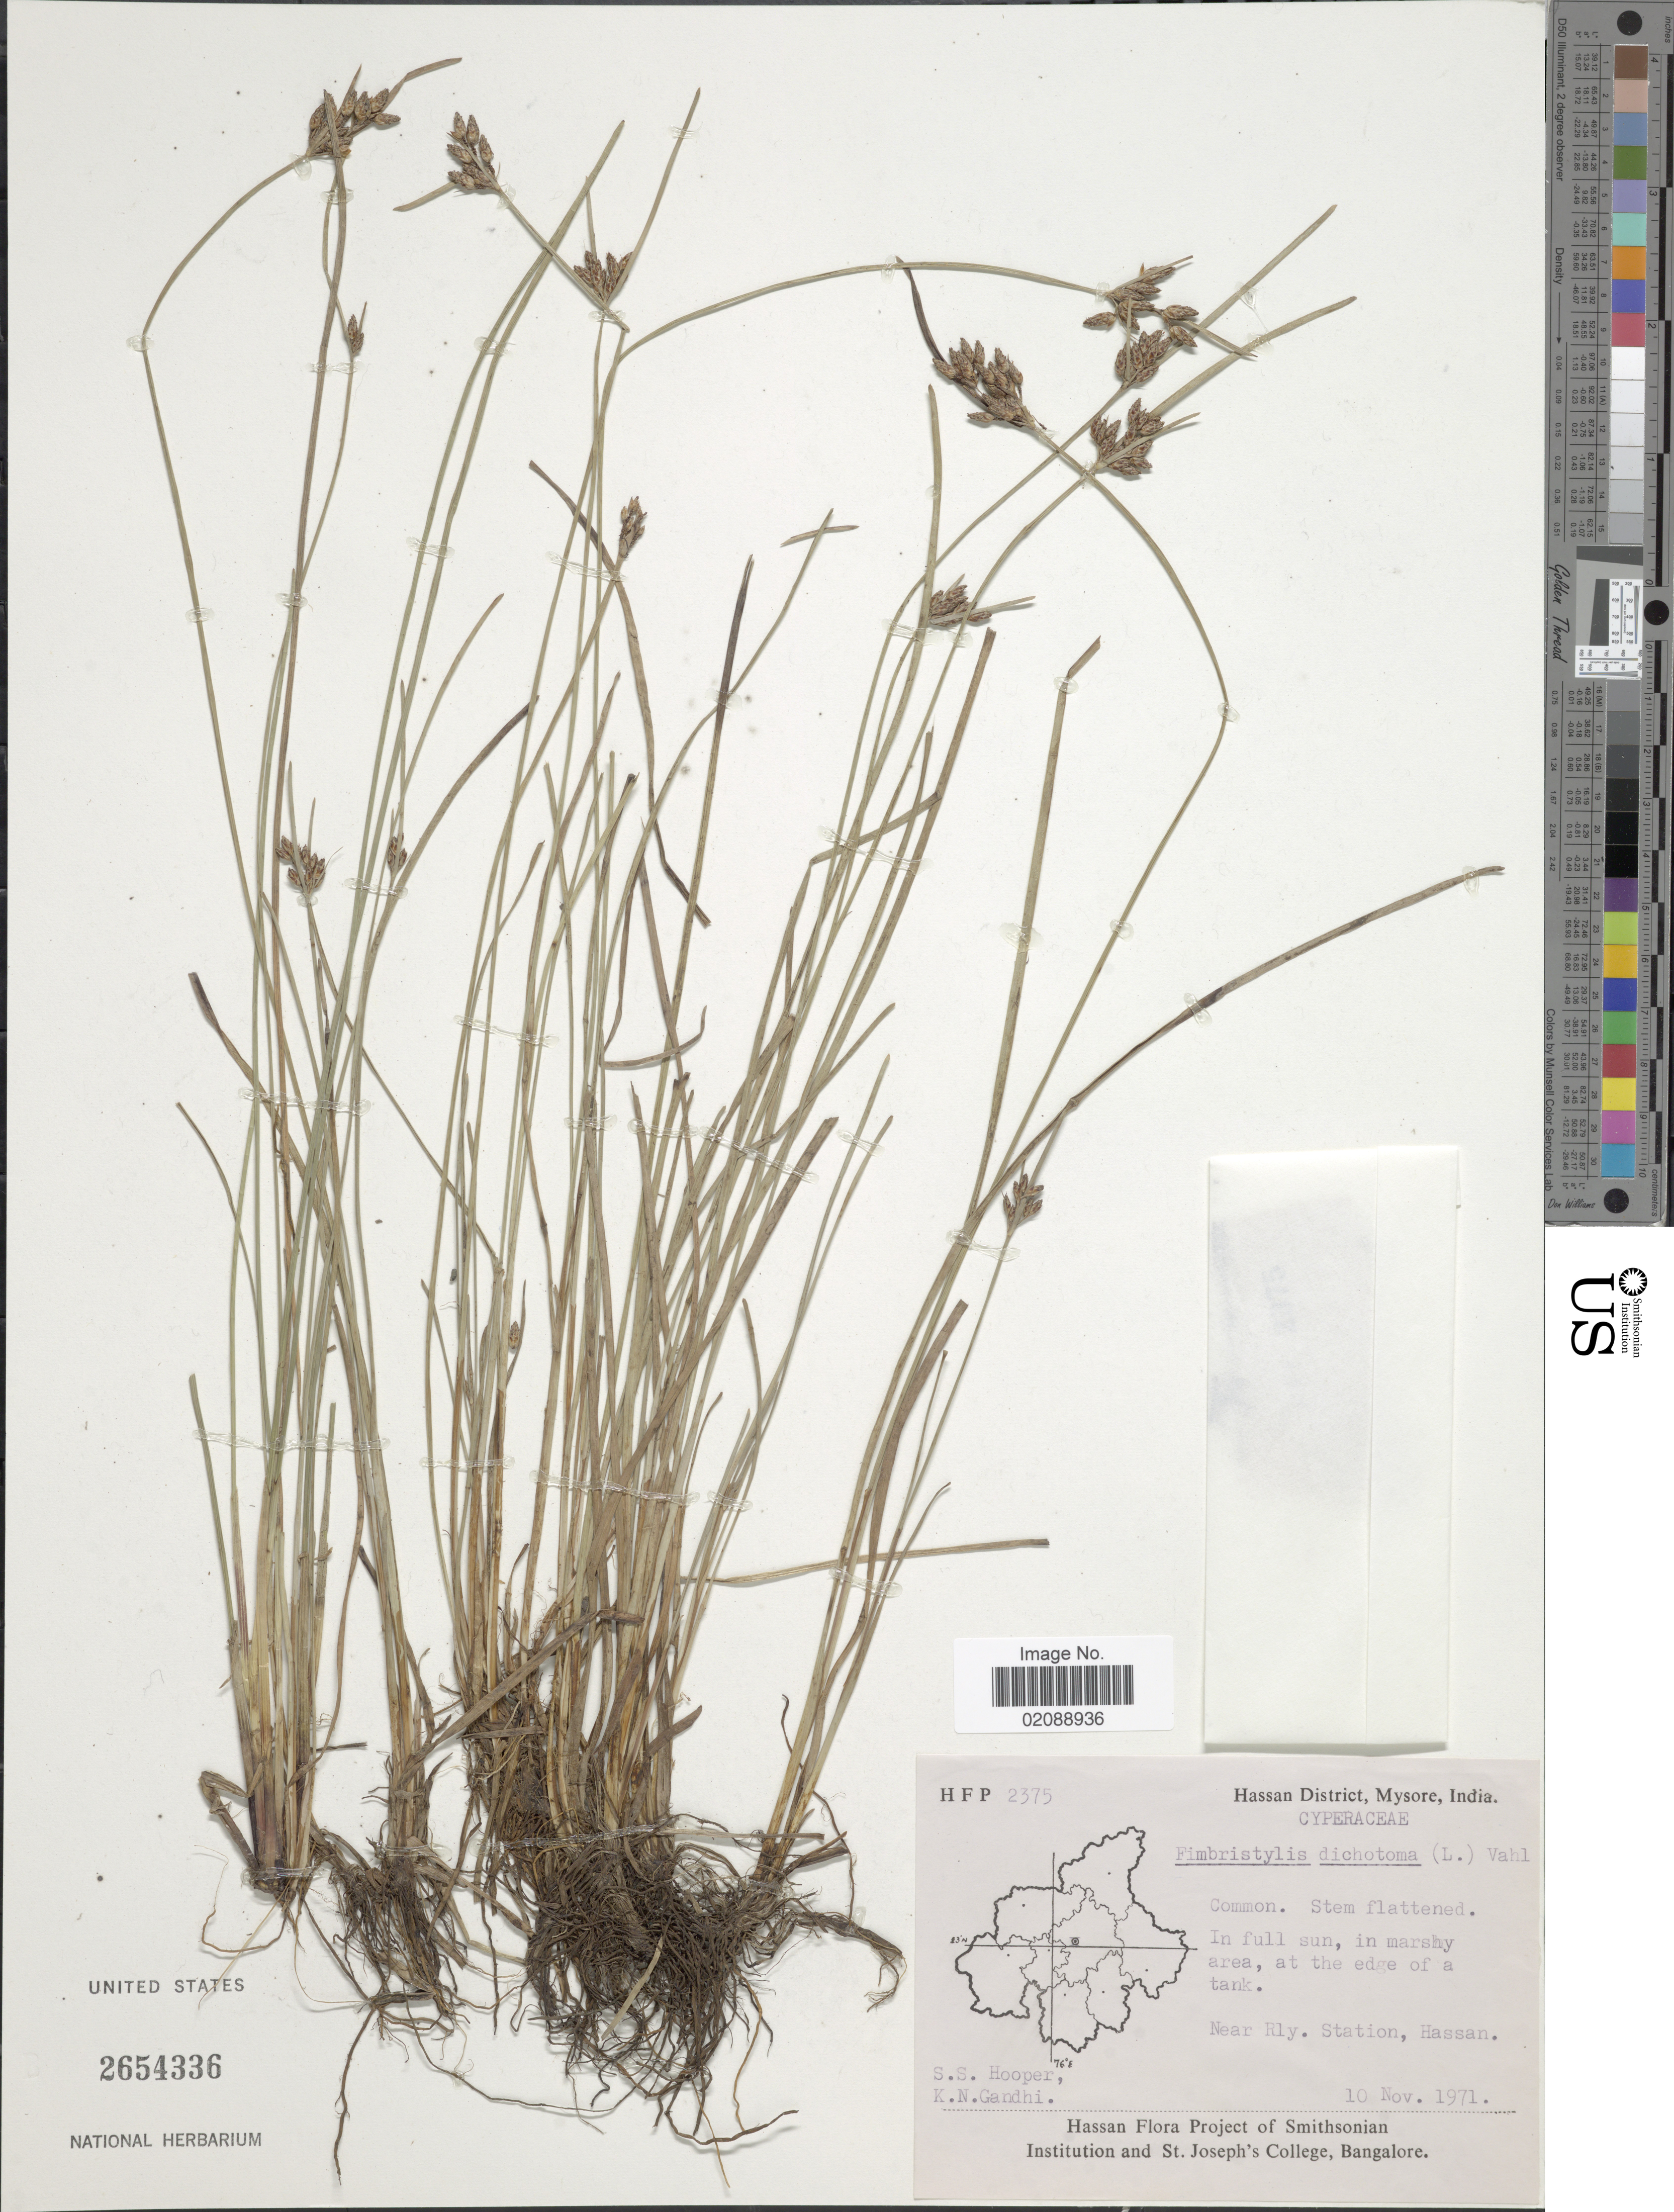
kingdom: Plantae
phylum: Tracheophyta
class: Liliopsida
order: Poales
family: Cyperaceae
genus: Fimbristylis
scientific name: Fimbristylis dichotoma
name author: (L.) Vahl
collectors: S. S. Hooper & K. N. Gandhi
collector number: HFP 2375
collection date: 1971-11-10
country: India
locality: Hassan District, Mysore, at the edge of a tank, near Rly. Station, Hassan.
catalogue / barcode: US 2654336